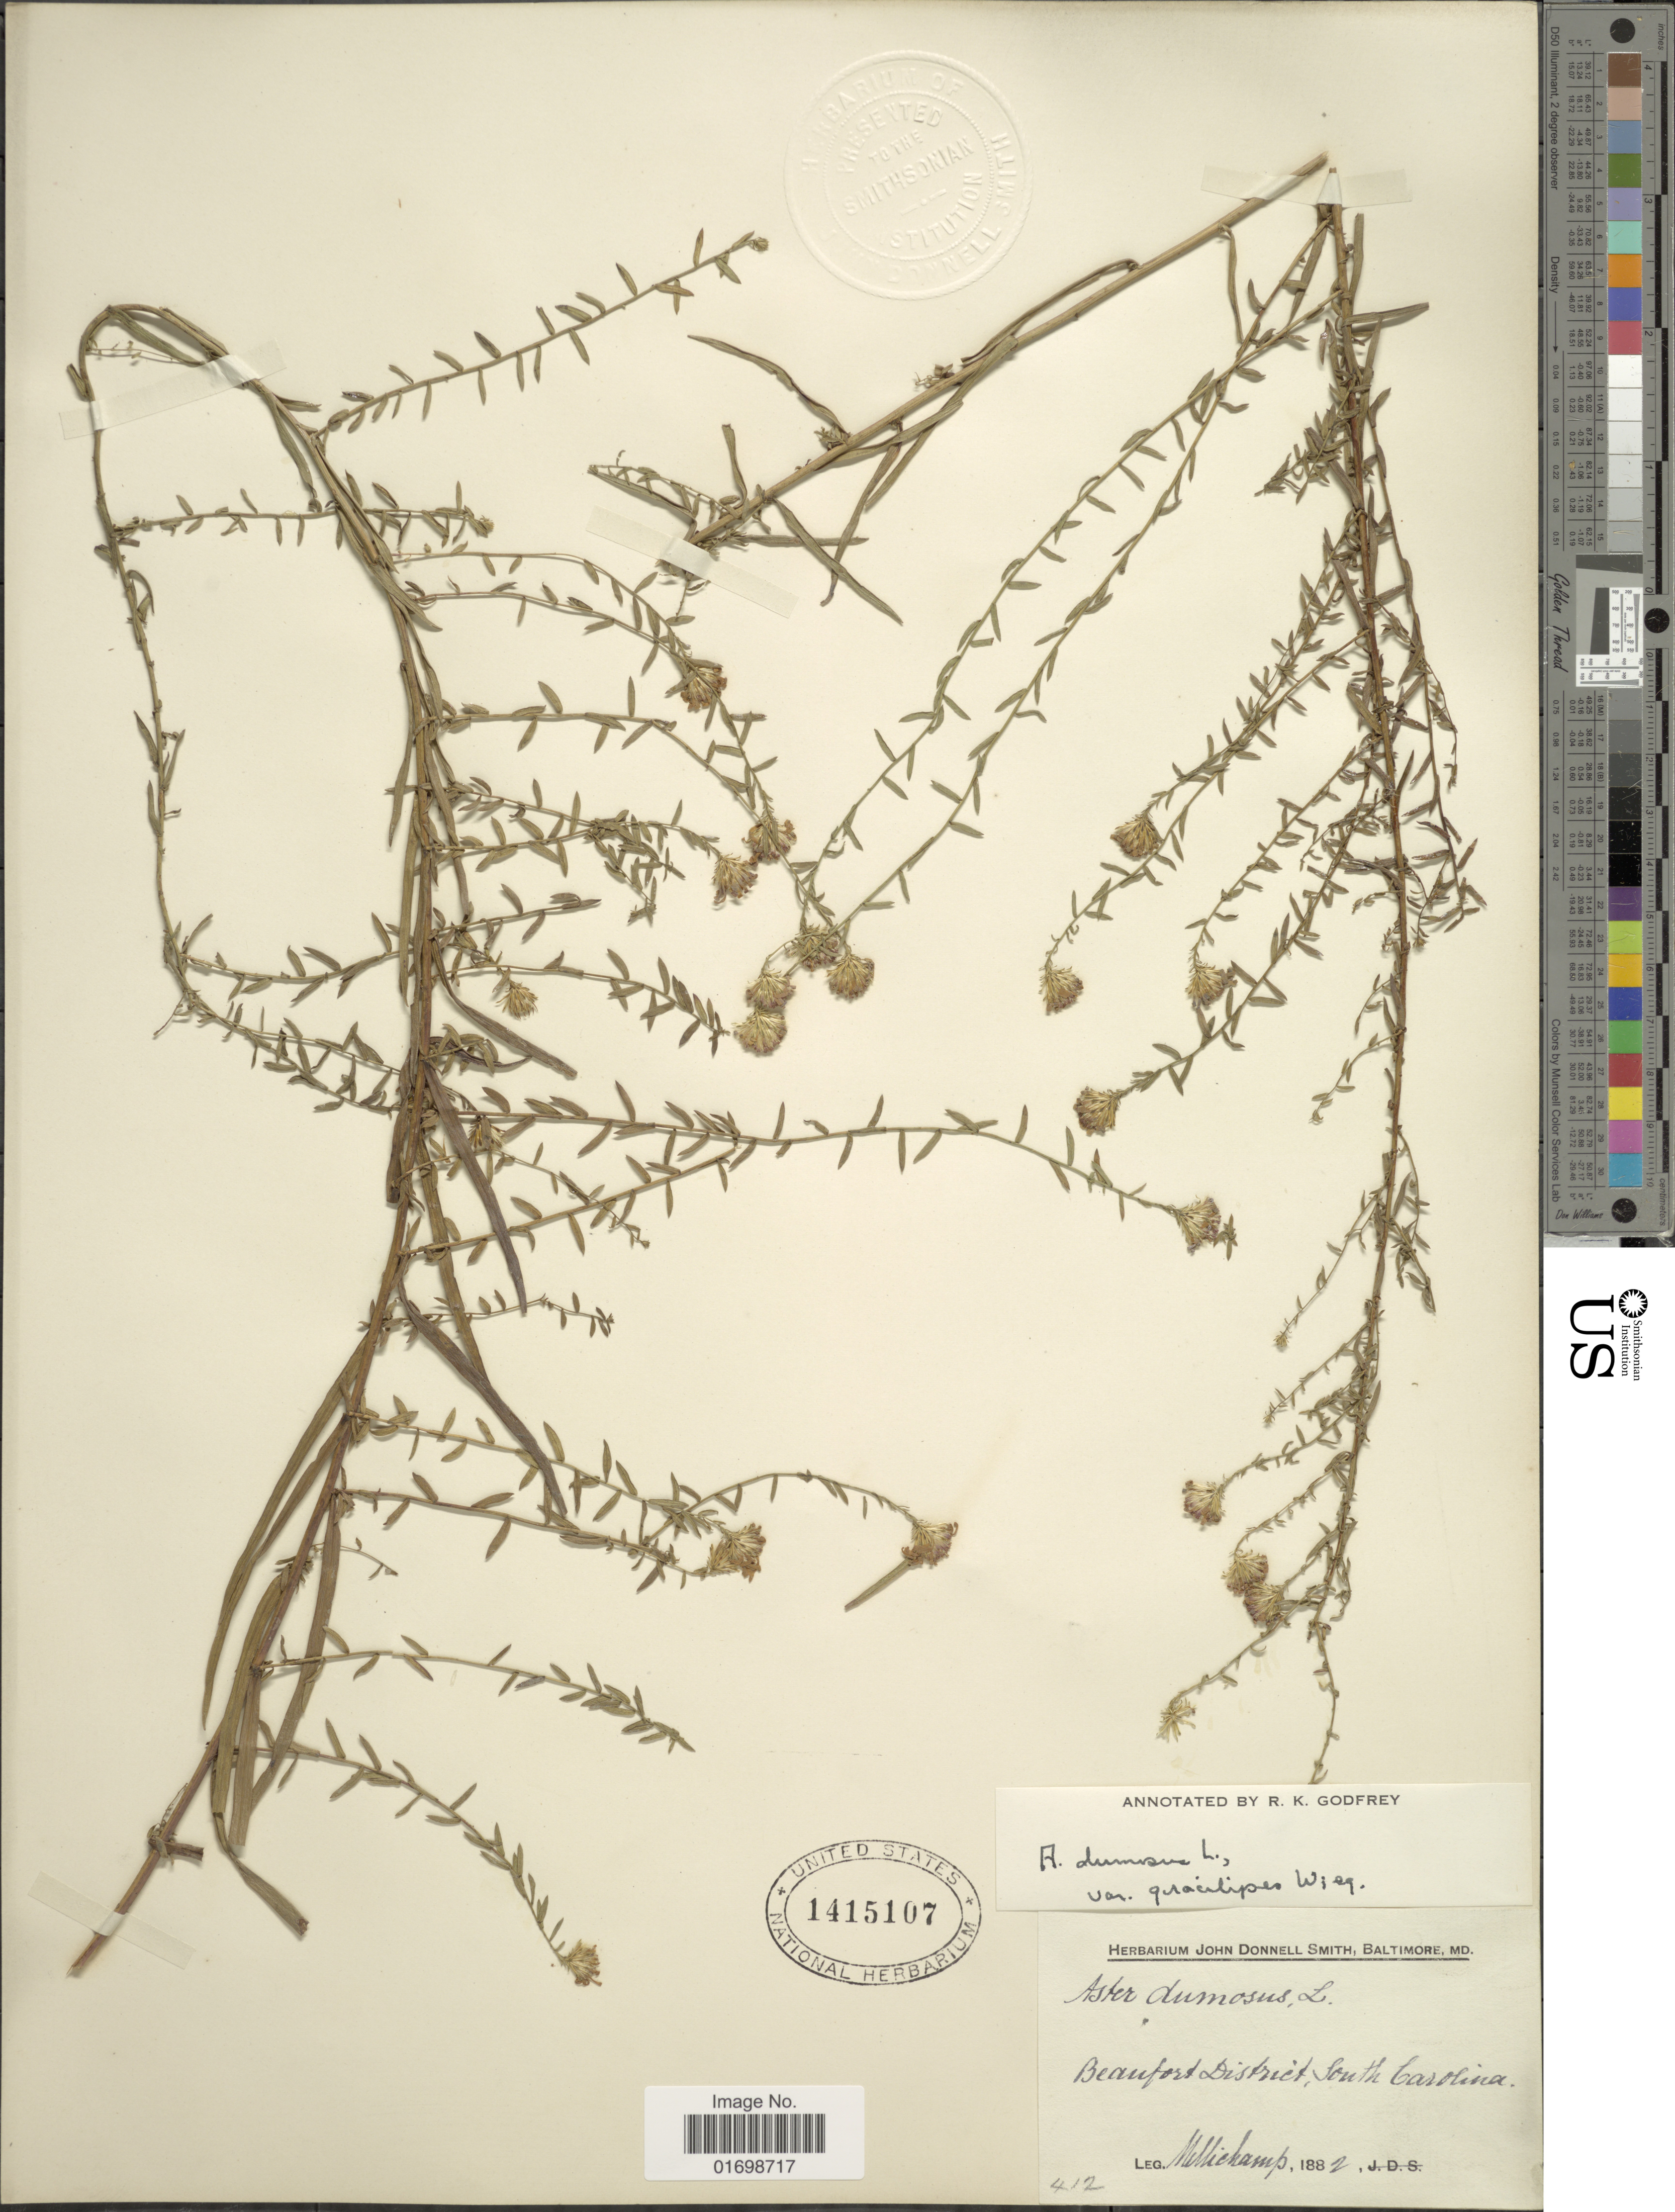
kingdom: Plantae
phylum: Tracheophyta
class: Magnoliopsida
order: Asterales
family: Asteraceae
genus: Symphyotrichum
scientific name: Symphyotrichum dumosum var. gracilipes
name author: (Wiegand) G.L. Nesom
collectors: -. Mellichamp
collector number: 412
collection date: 1882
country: United States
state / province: South Carolina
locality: Beaufort District, South Carolina.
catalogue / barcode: US 1415107